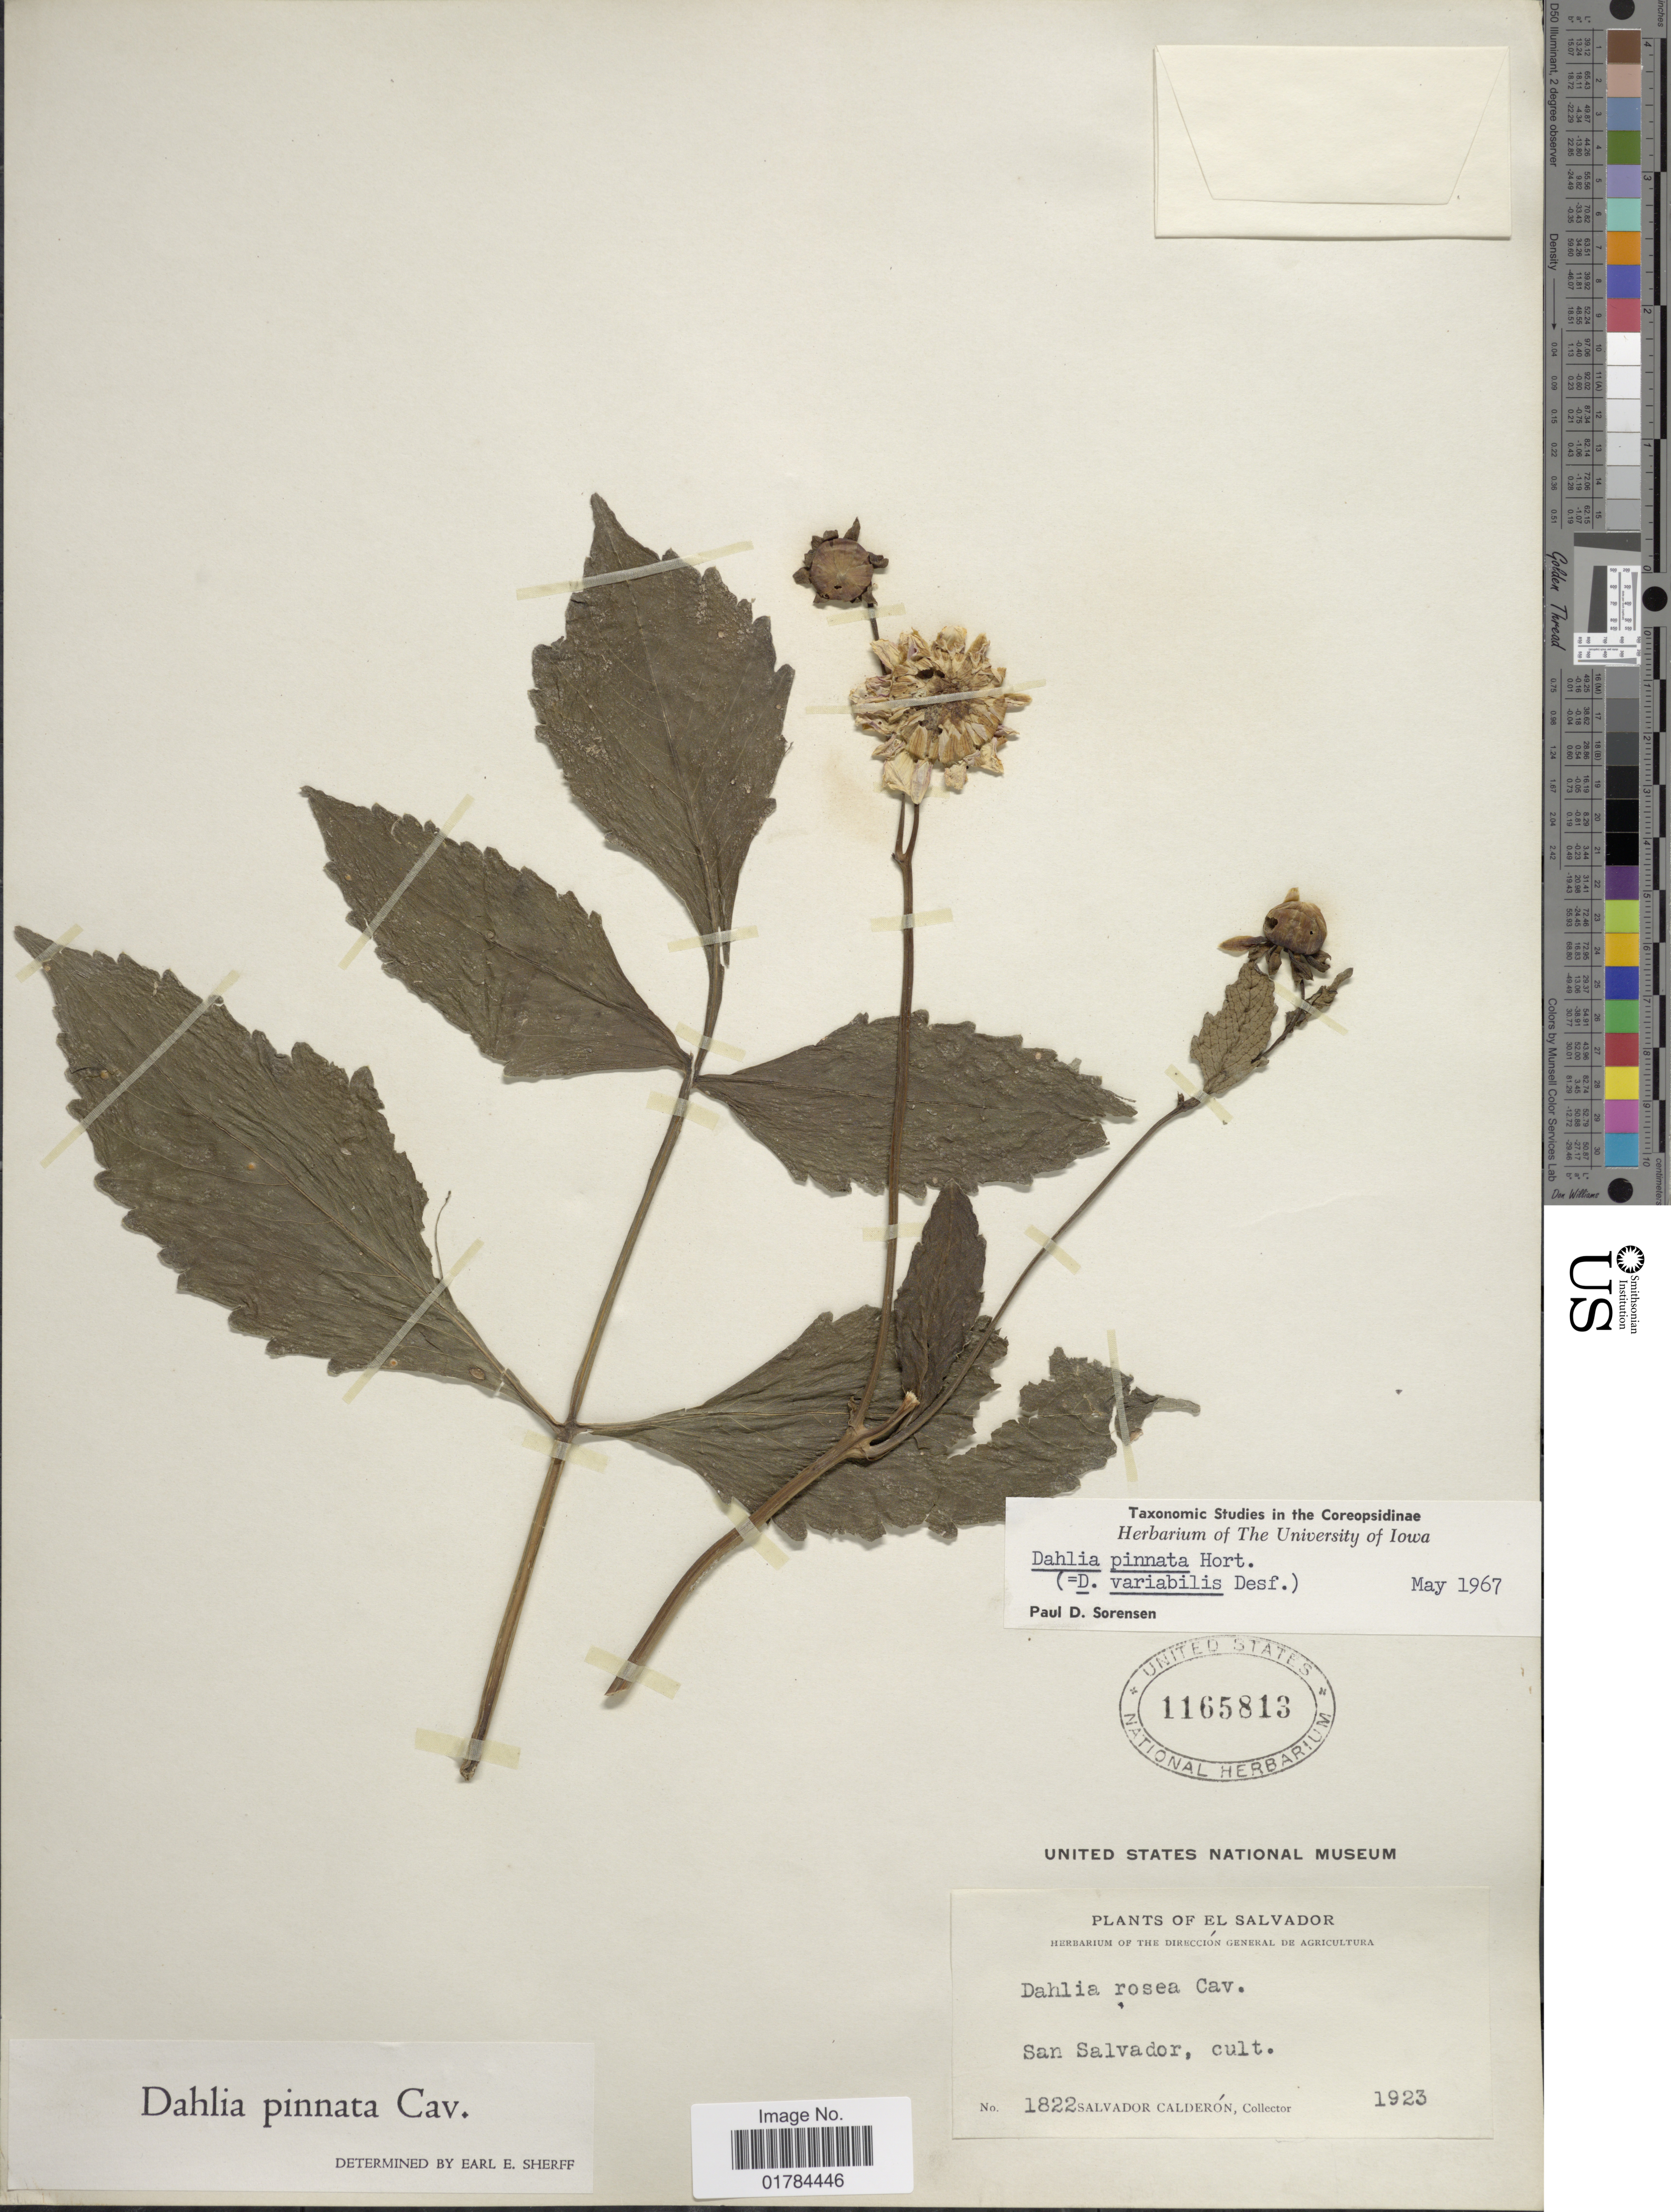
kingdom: Plantae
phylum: Tracheophyta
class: Magnoliopsida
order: Asterales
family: Asteraceae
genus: Dahlia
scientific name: Dahlia pinnata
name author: Cav.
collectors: S. Calderón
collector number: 1822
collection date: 1923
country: El Salvador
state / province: San Salvador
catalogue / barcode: US 1165813